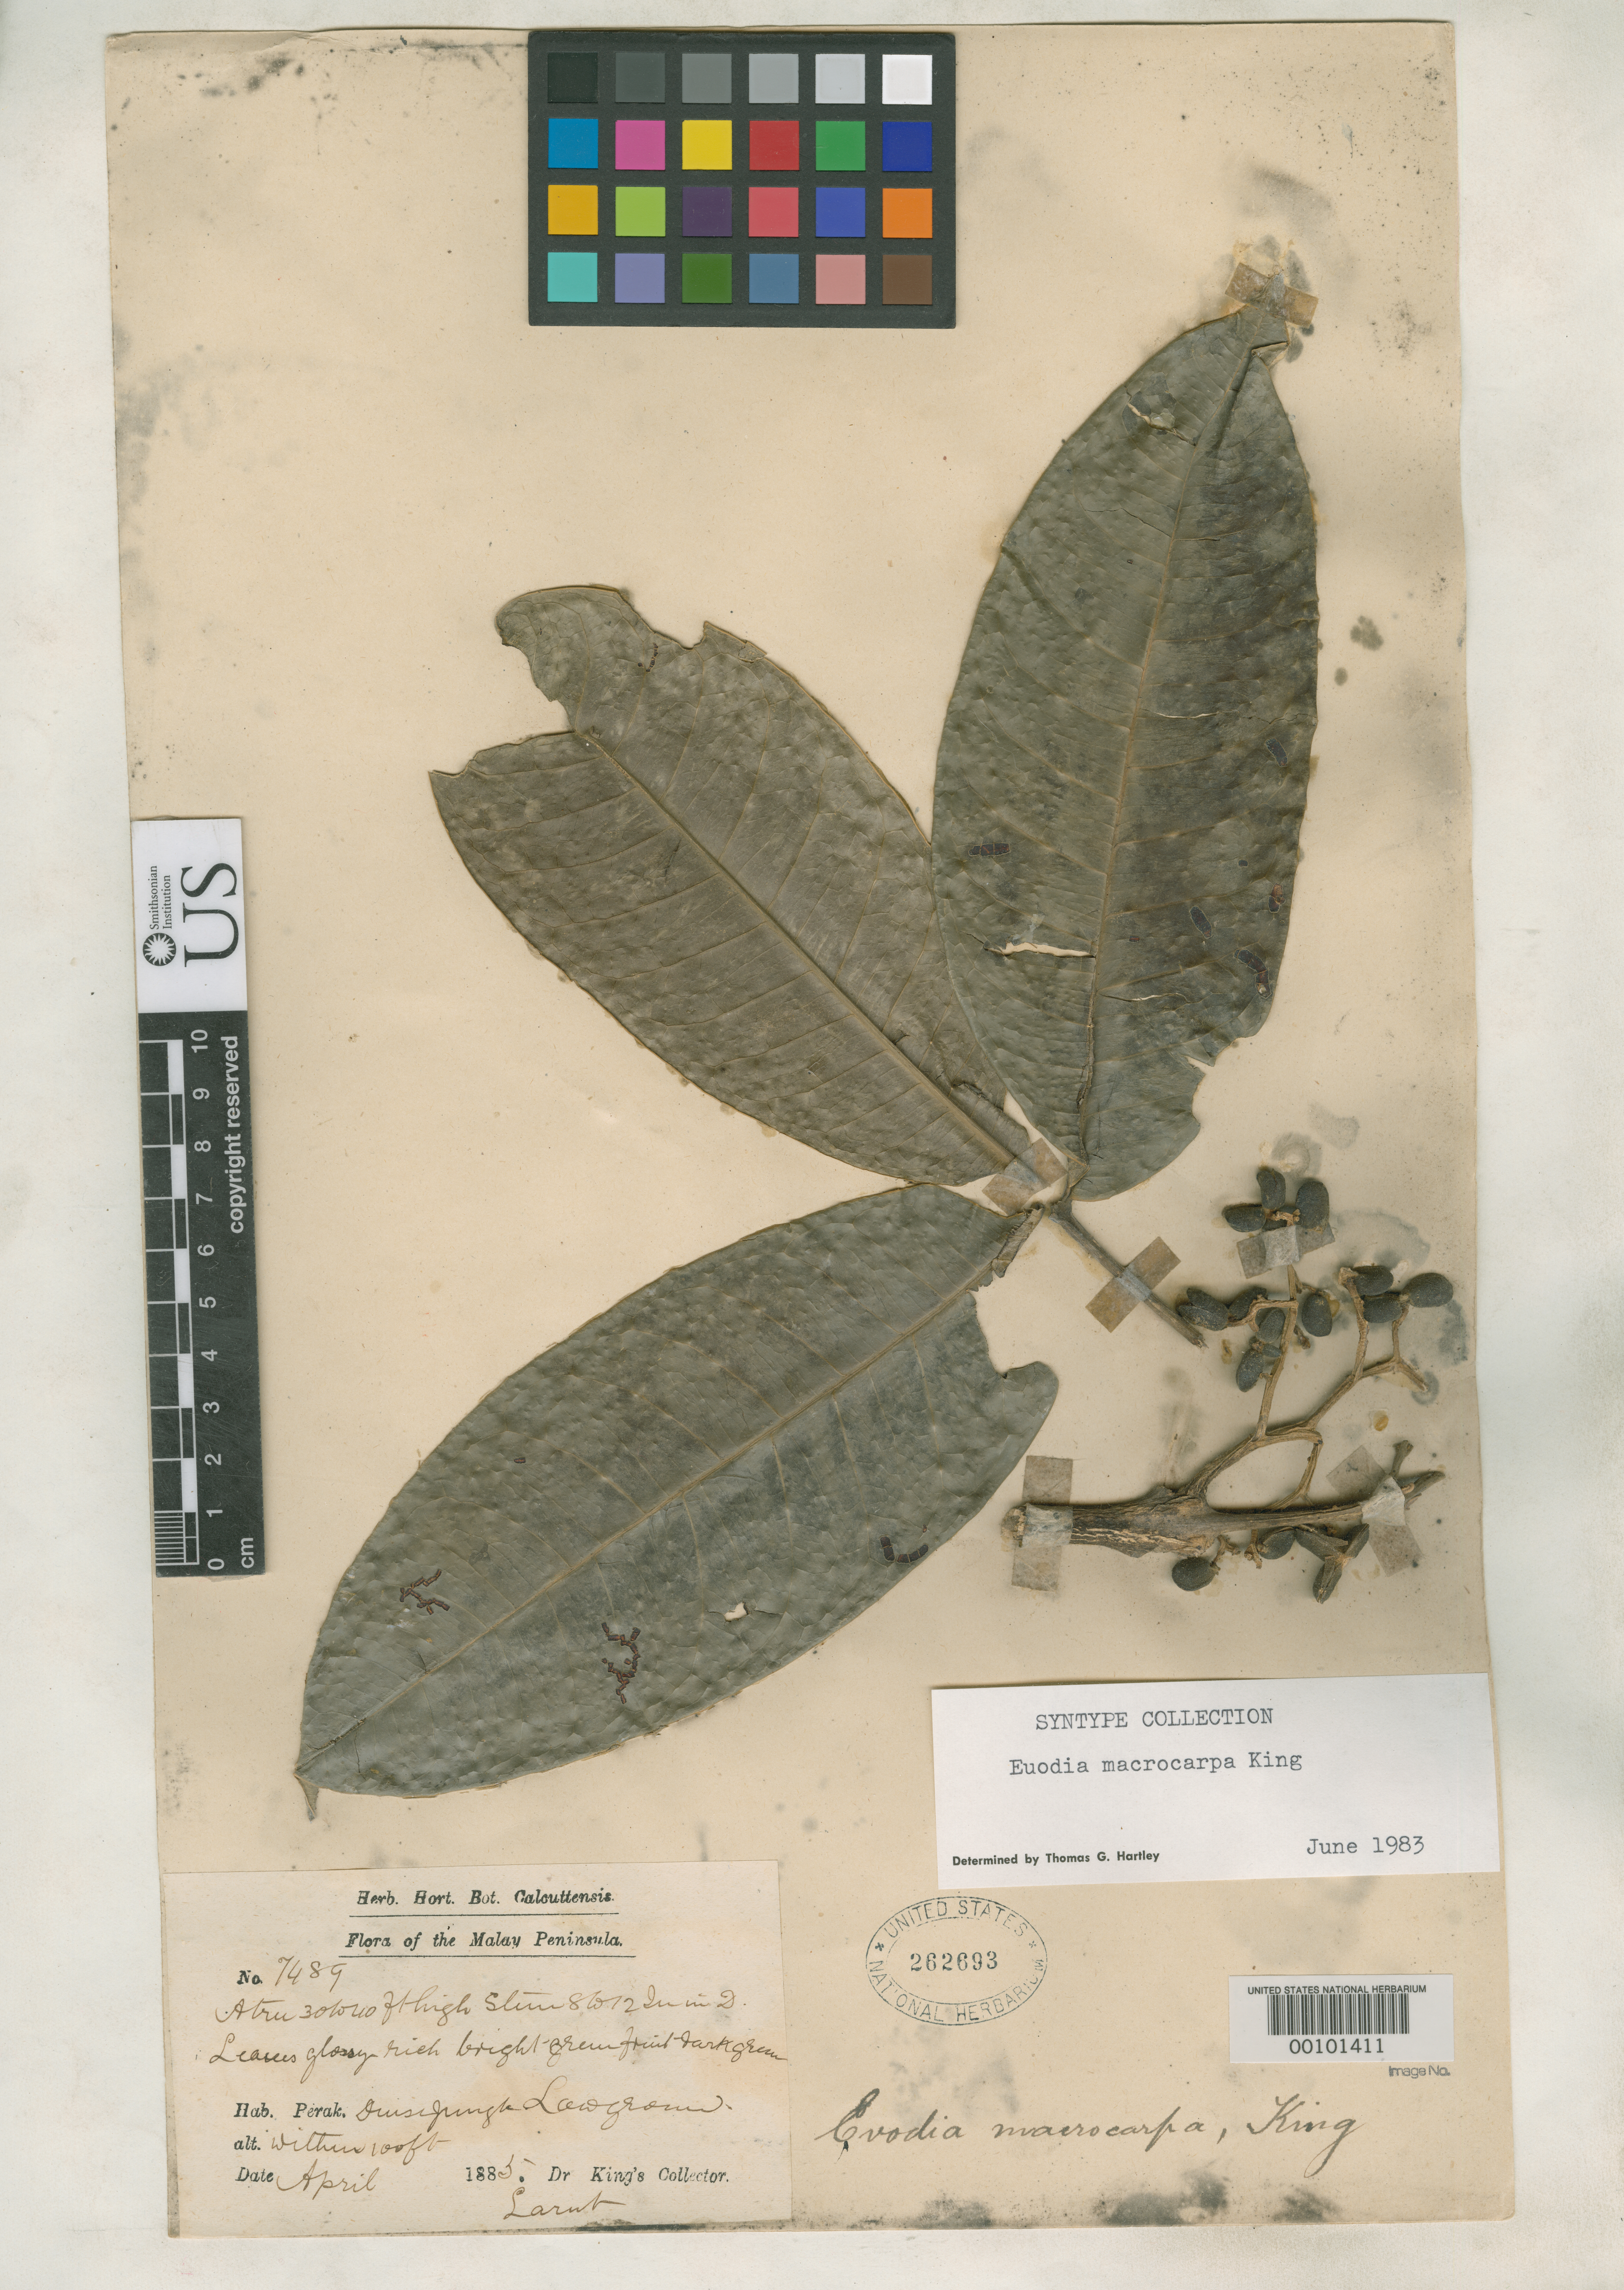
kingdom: Plantae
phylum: Tracheophyta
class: Magnoliopsida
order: Sapindales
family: Rutaceae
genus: Euodia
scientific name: Euodia macrocarpa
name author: King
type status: Syntype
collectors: G. King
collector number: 7489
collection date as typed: Apr 1885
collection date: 1885-04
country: Malaysia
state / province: Perak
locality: Alt. 100 Ft. [Malay Peninsula]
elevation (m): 30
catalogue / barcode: US 262693